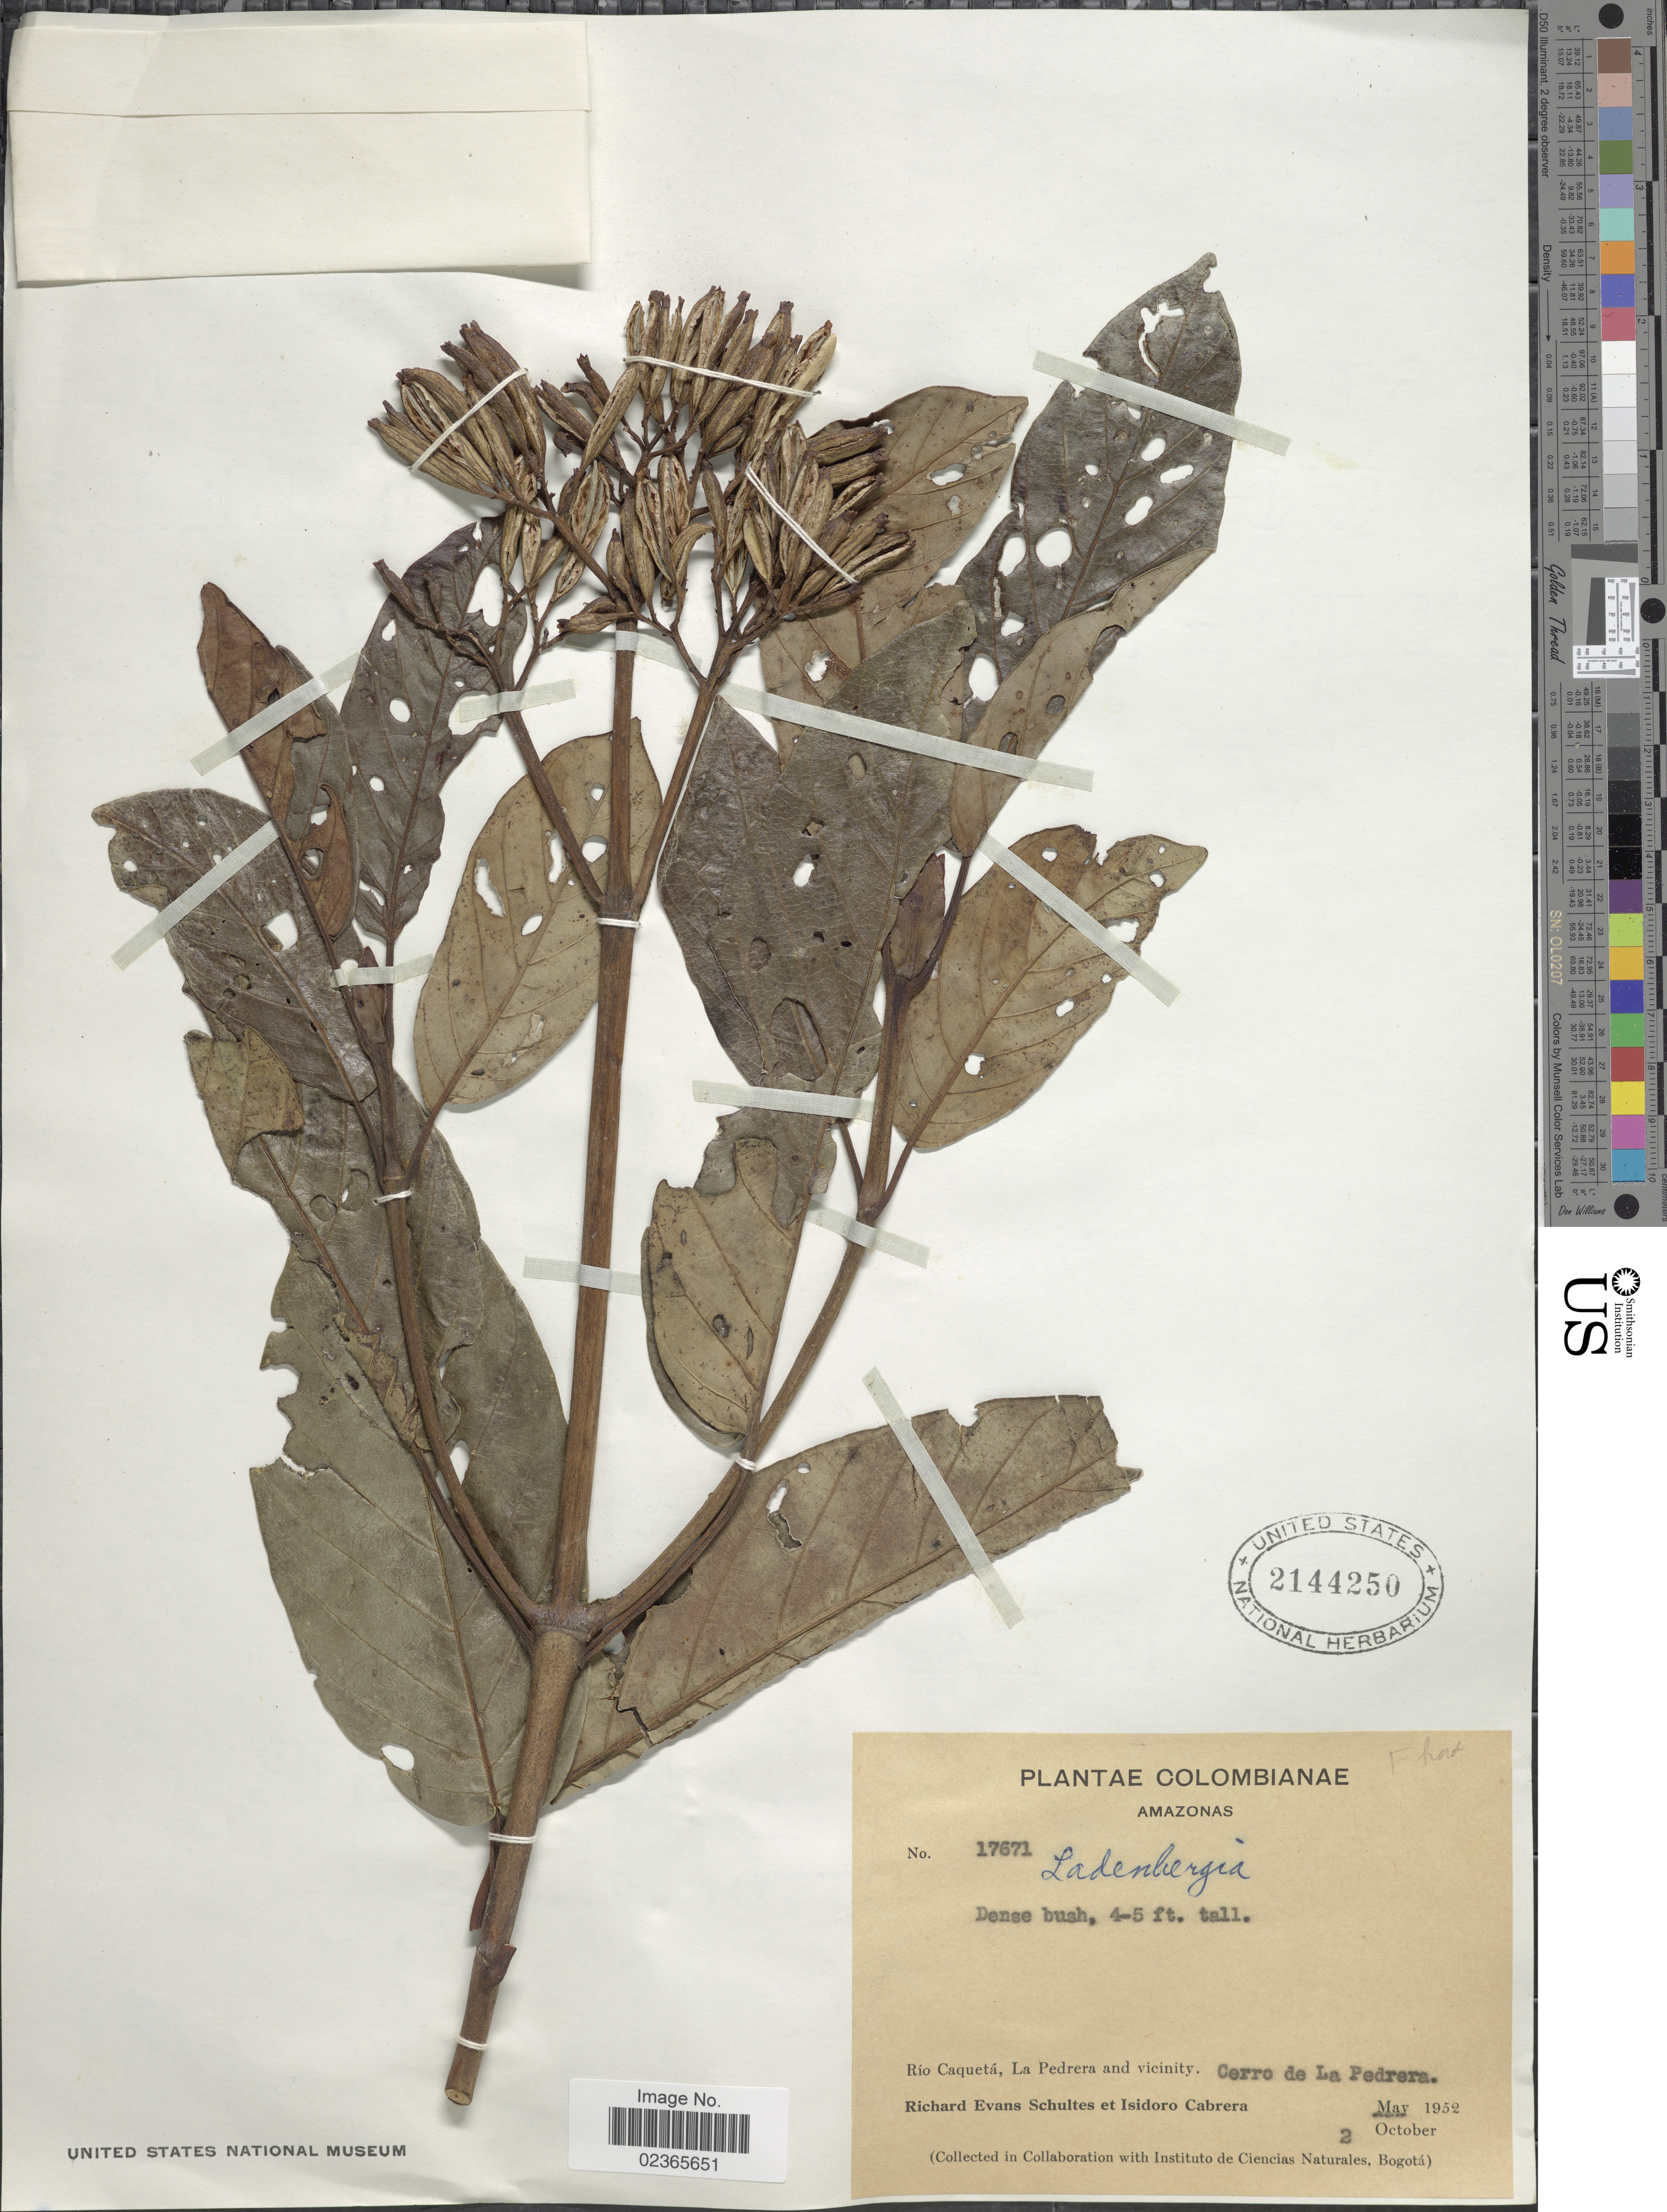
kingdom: Plantae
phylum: Tracheophyta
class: Magnoliopsida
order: Gentianales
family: Rubiaceae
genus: Ladenbergia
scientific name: Ladenbergia sp.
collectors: R. E. Schultes & I. Cabrera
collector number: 17671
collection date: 1952-10-02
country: Colombia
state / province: Amazônas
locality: Rio Caqueta, La Pedrera and Vicinity. Cerro de La Pedrera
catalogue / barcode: US 2144250